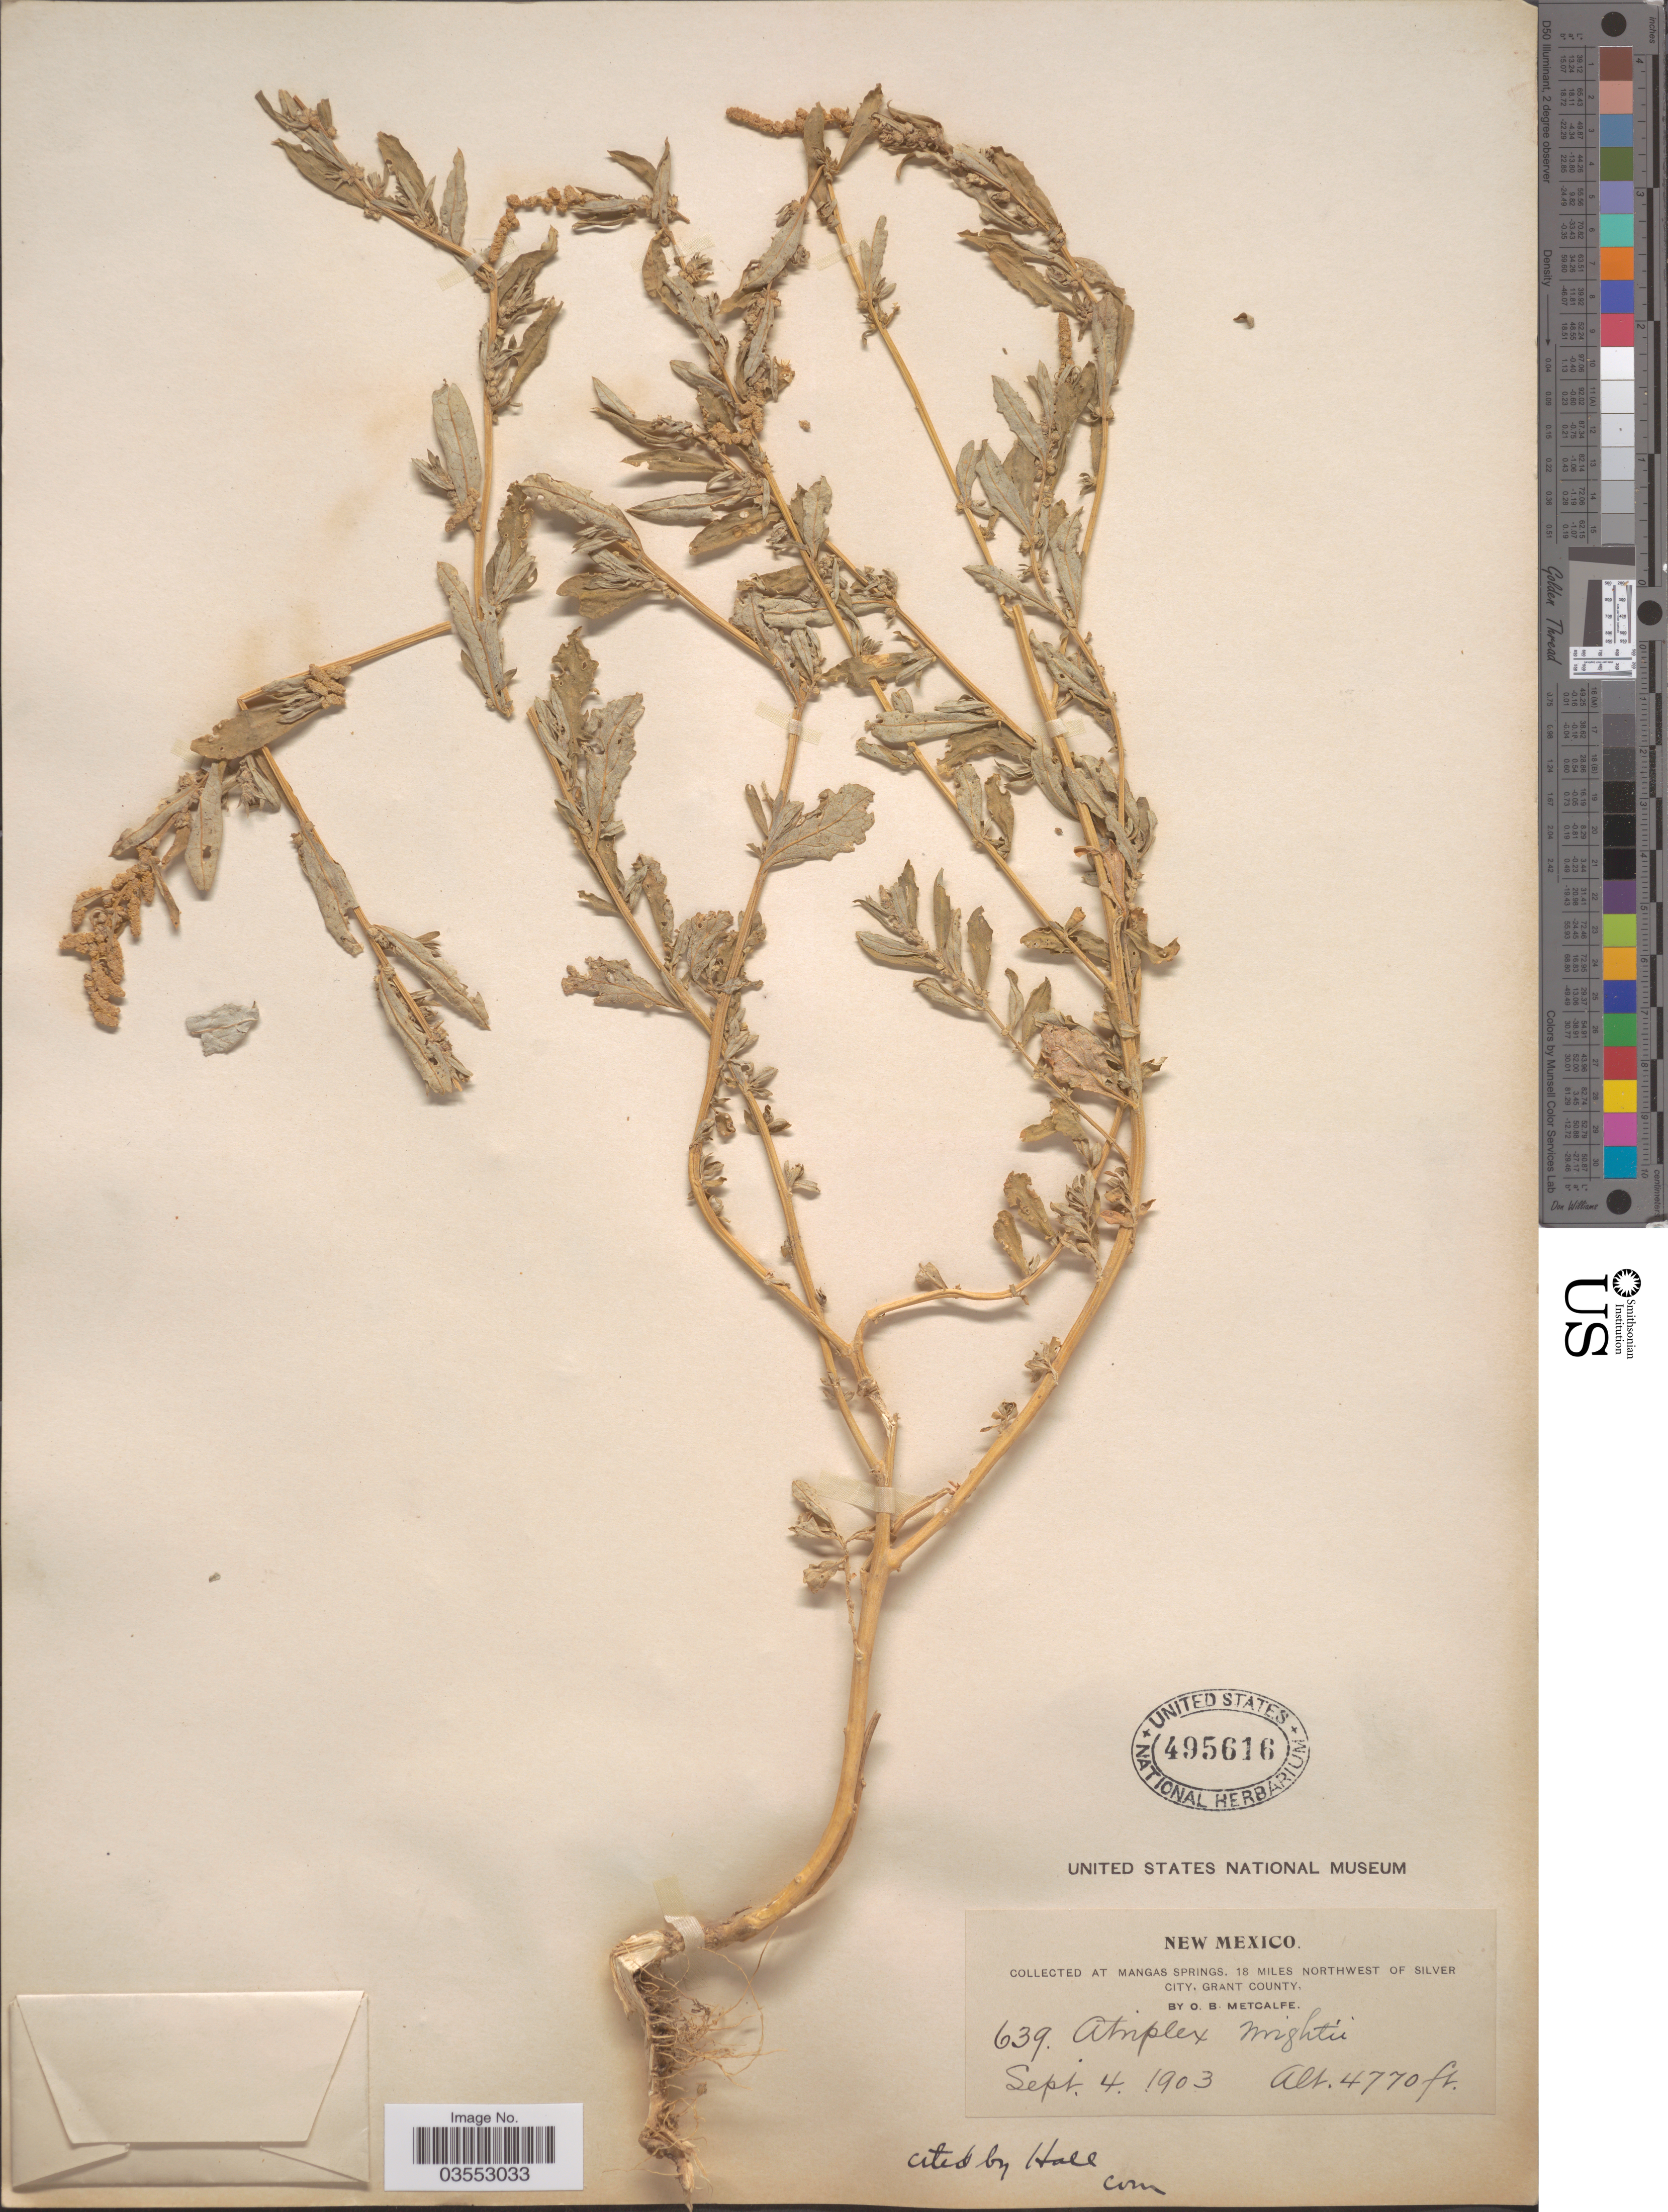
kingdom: Plantae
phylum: Tracheophyta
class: Magnoliopsida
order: Caryophyllales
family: Amaranthaceae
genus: Atriplex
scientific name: Atriplex wrightii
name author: S. Watson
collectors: O. B. Metcalfe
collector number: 639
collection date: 1903-09-04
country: United States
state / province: New Mexico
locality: Mangas Springs. 18 miles northwest of Silver City, Grant County.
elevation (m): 1454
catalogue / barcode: US 495616